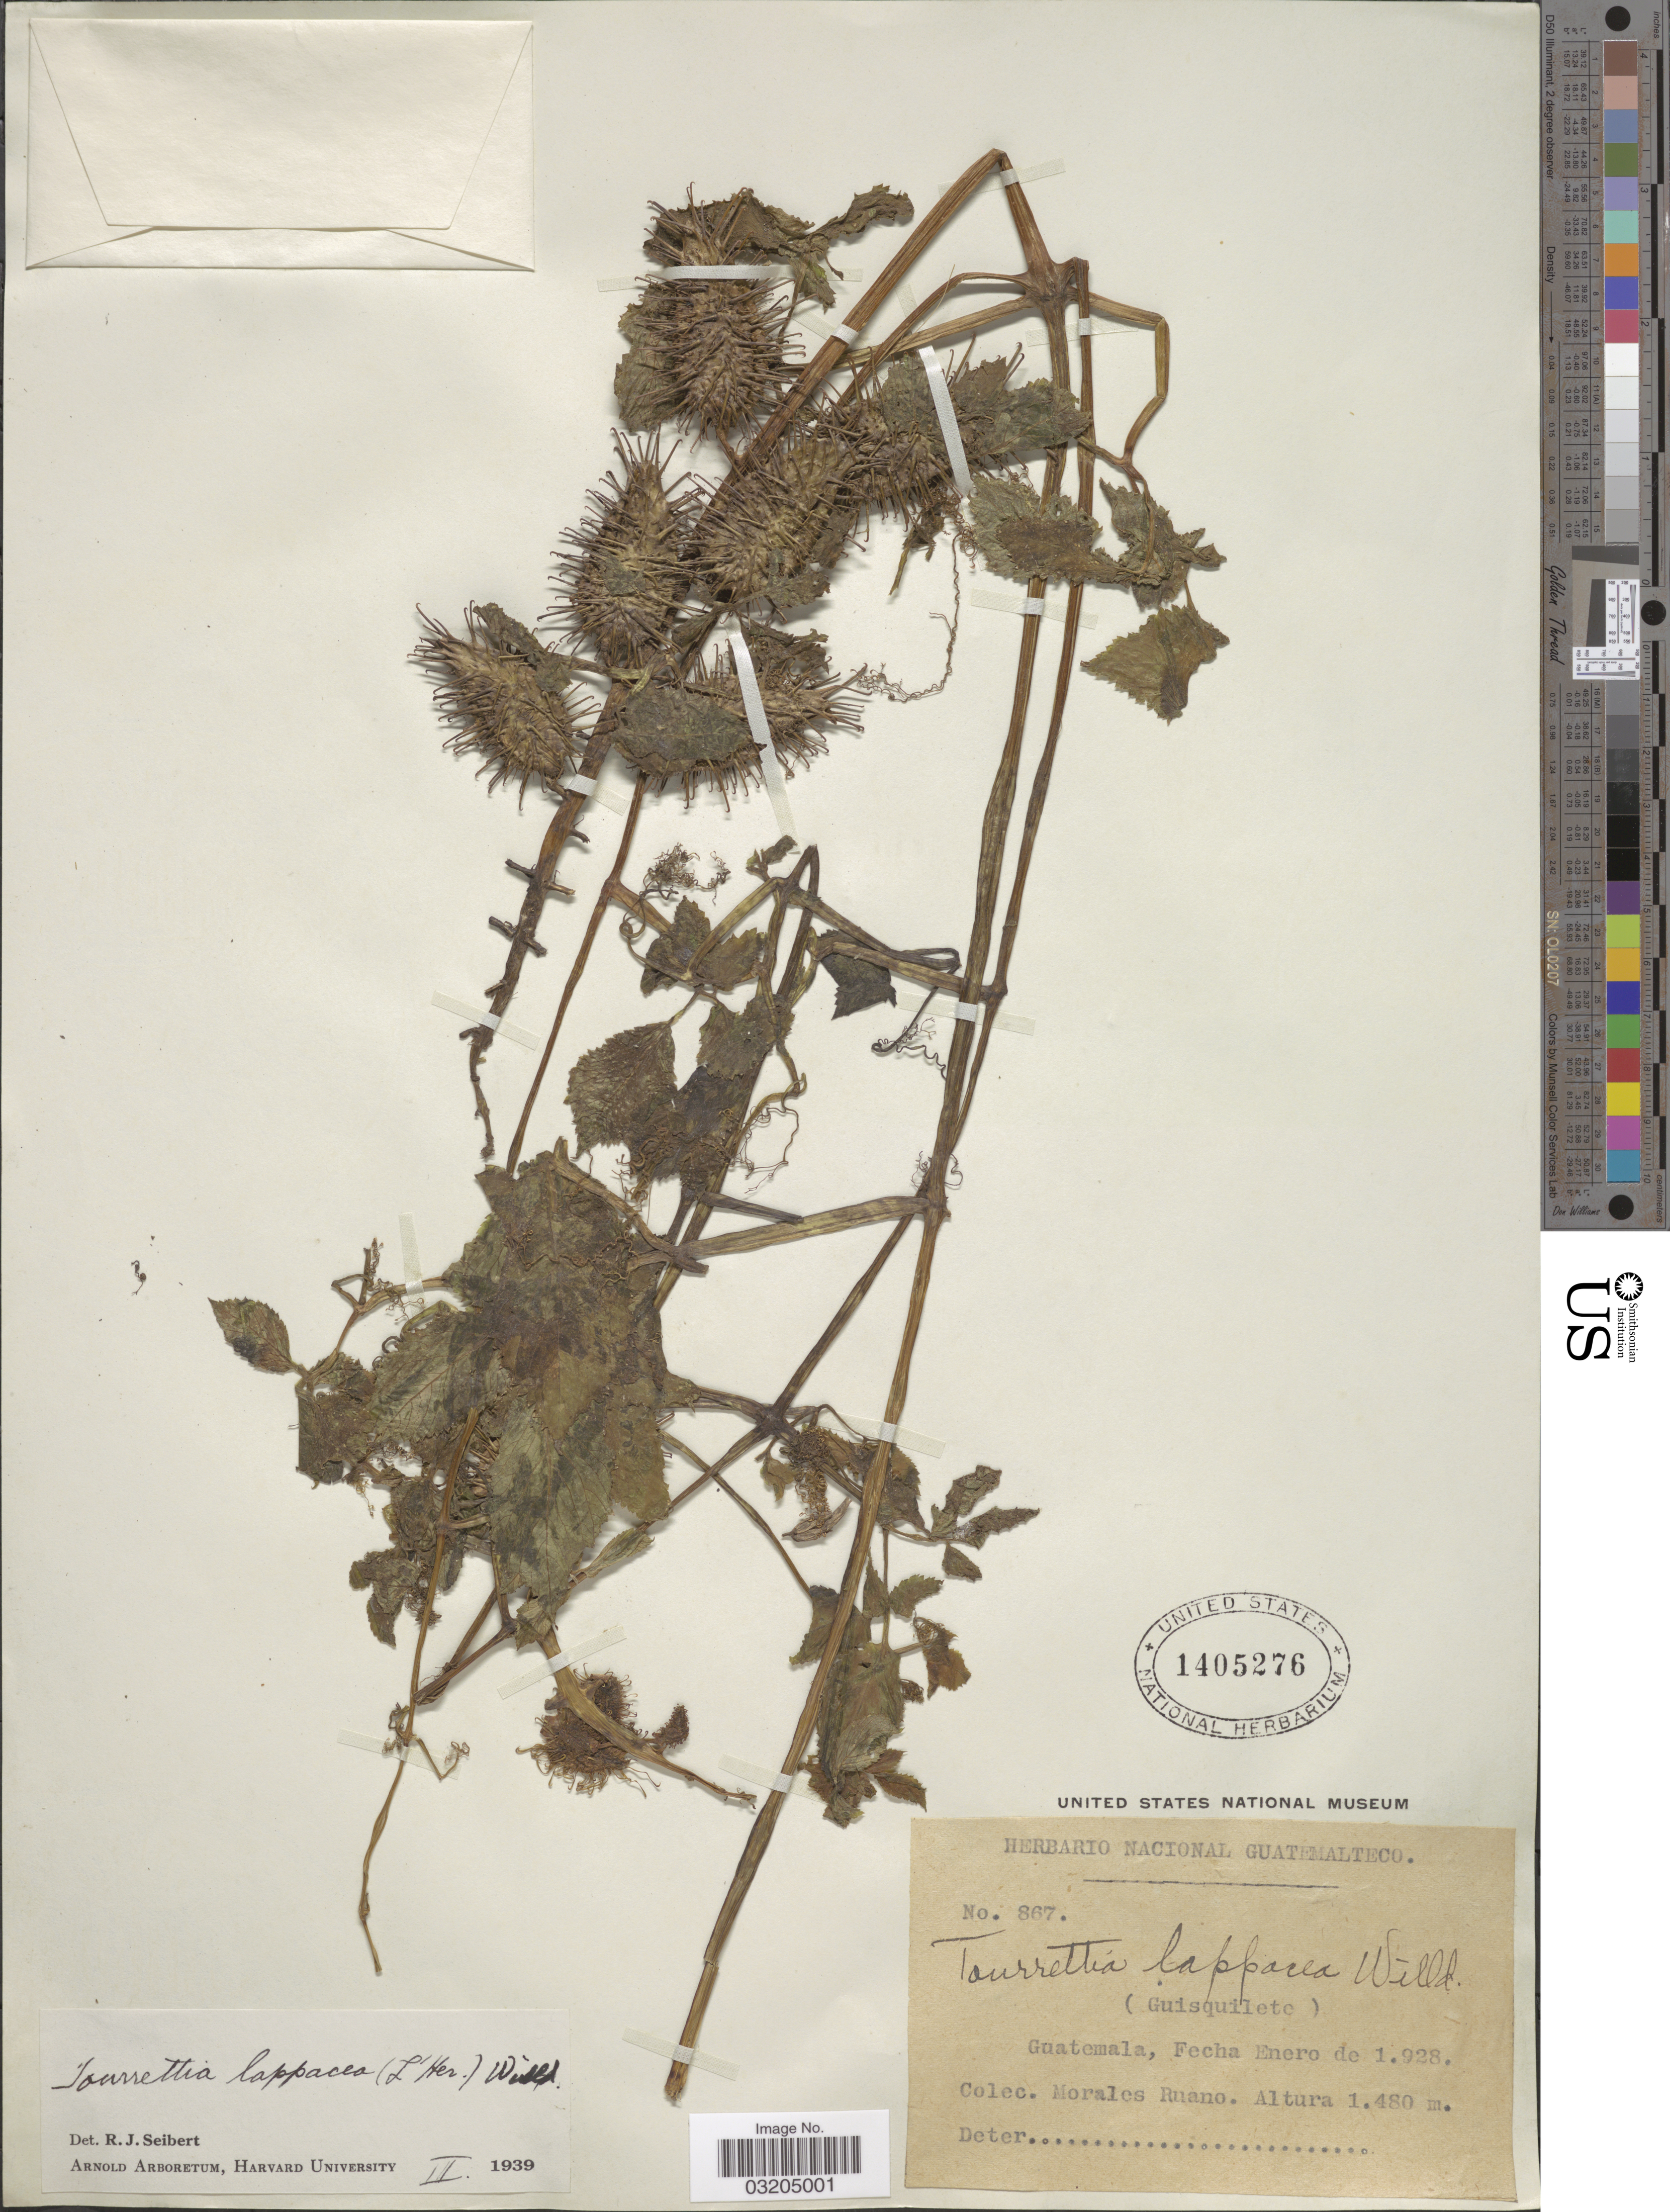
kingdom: Plantae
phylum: Tracheophyta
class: Magnoliopsida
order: Lamiales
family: Bignoniaceae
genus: Tourrettia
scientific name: Tourrettia lappacea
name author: (L'Hér.) Willd.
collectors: M. Ruano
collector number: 867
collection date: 1928-01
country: Guatemala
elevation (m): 1480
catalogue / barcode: US 1405276